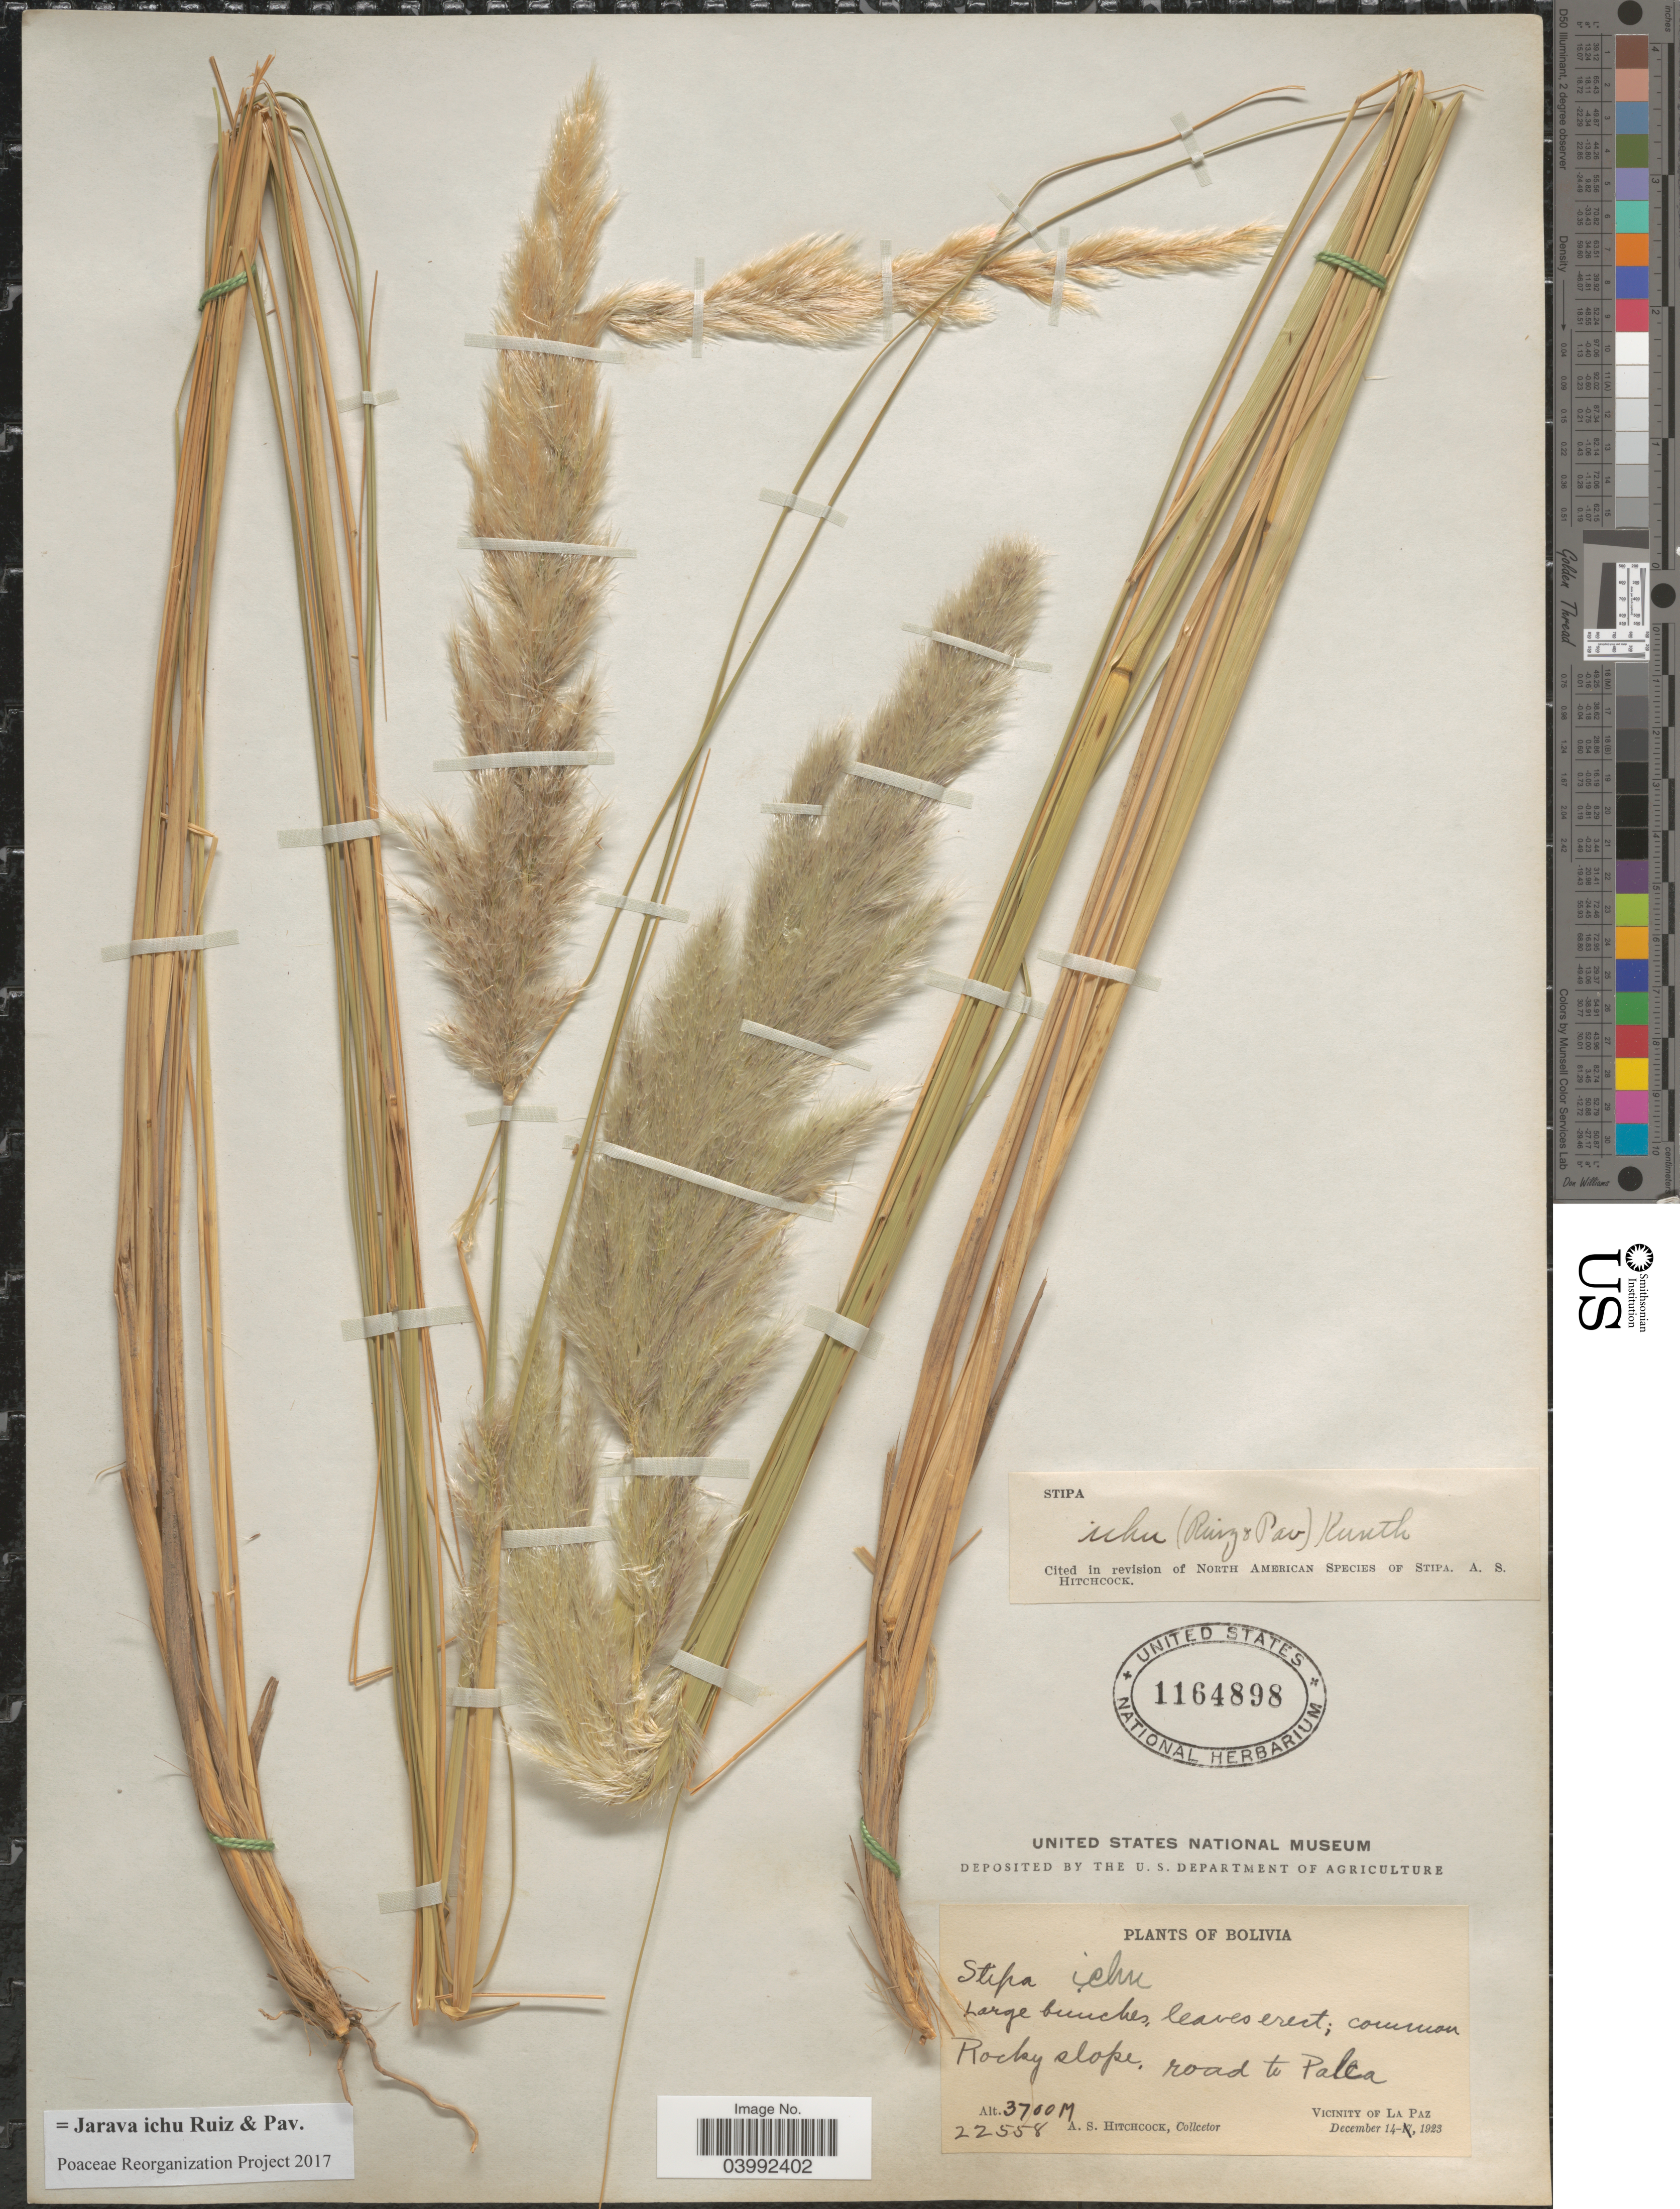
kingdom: Plantae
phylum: Tracheophyta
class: Liliopsida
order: Poales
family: Poaceae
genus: Jarava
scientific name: Jarava ichu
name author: Ruiz & Pav.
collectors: A. S. Hitchcock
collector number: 22558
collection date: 1923-12-14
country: Bolivia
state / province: La Paz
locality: Rocky slope, road to Palca. Vicinity of La Paz.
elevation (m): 3700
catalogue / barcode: US 1164898